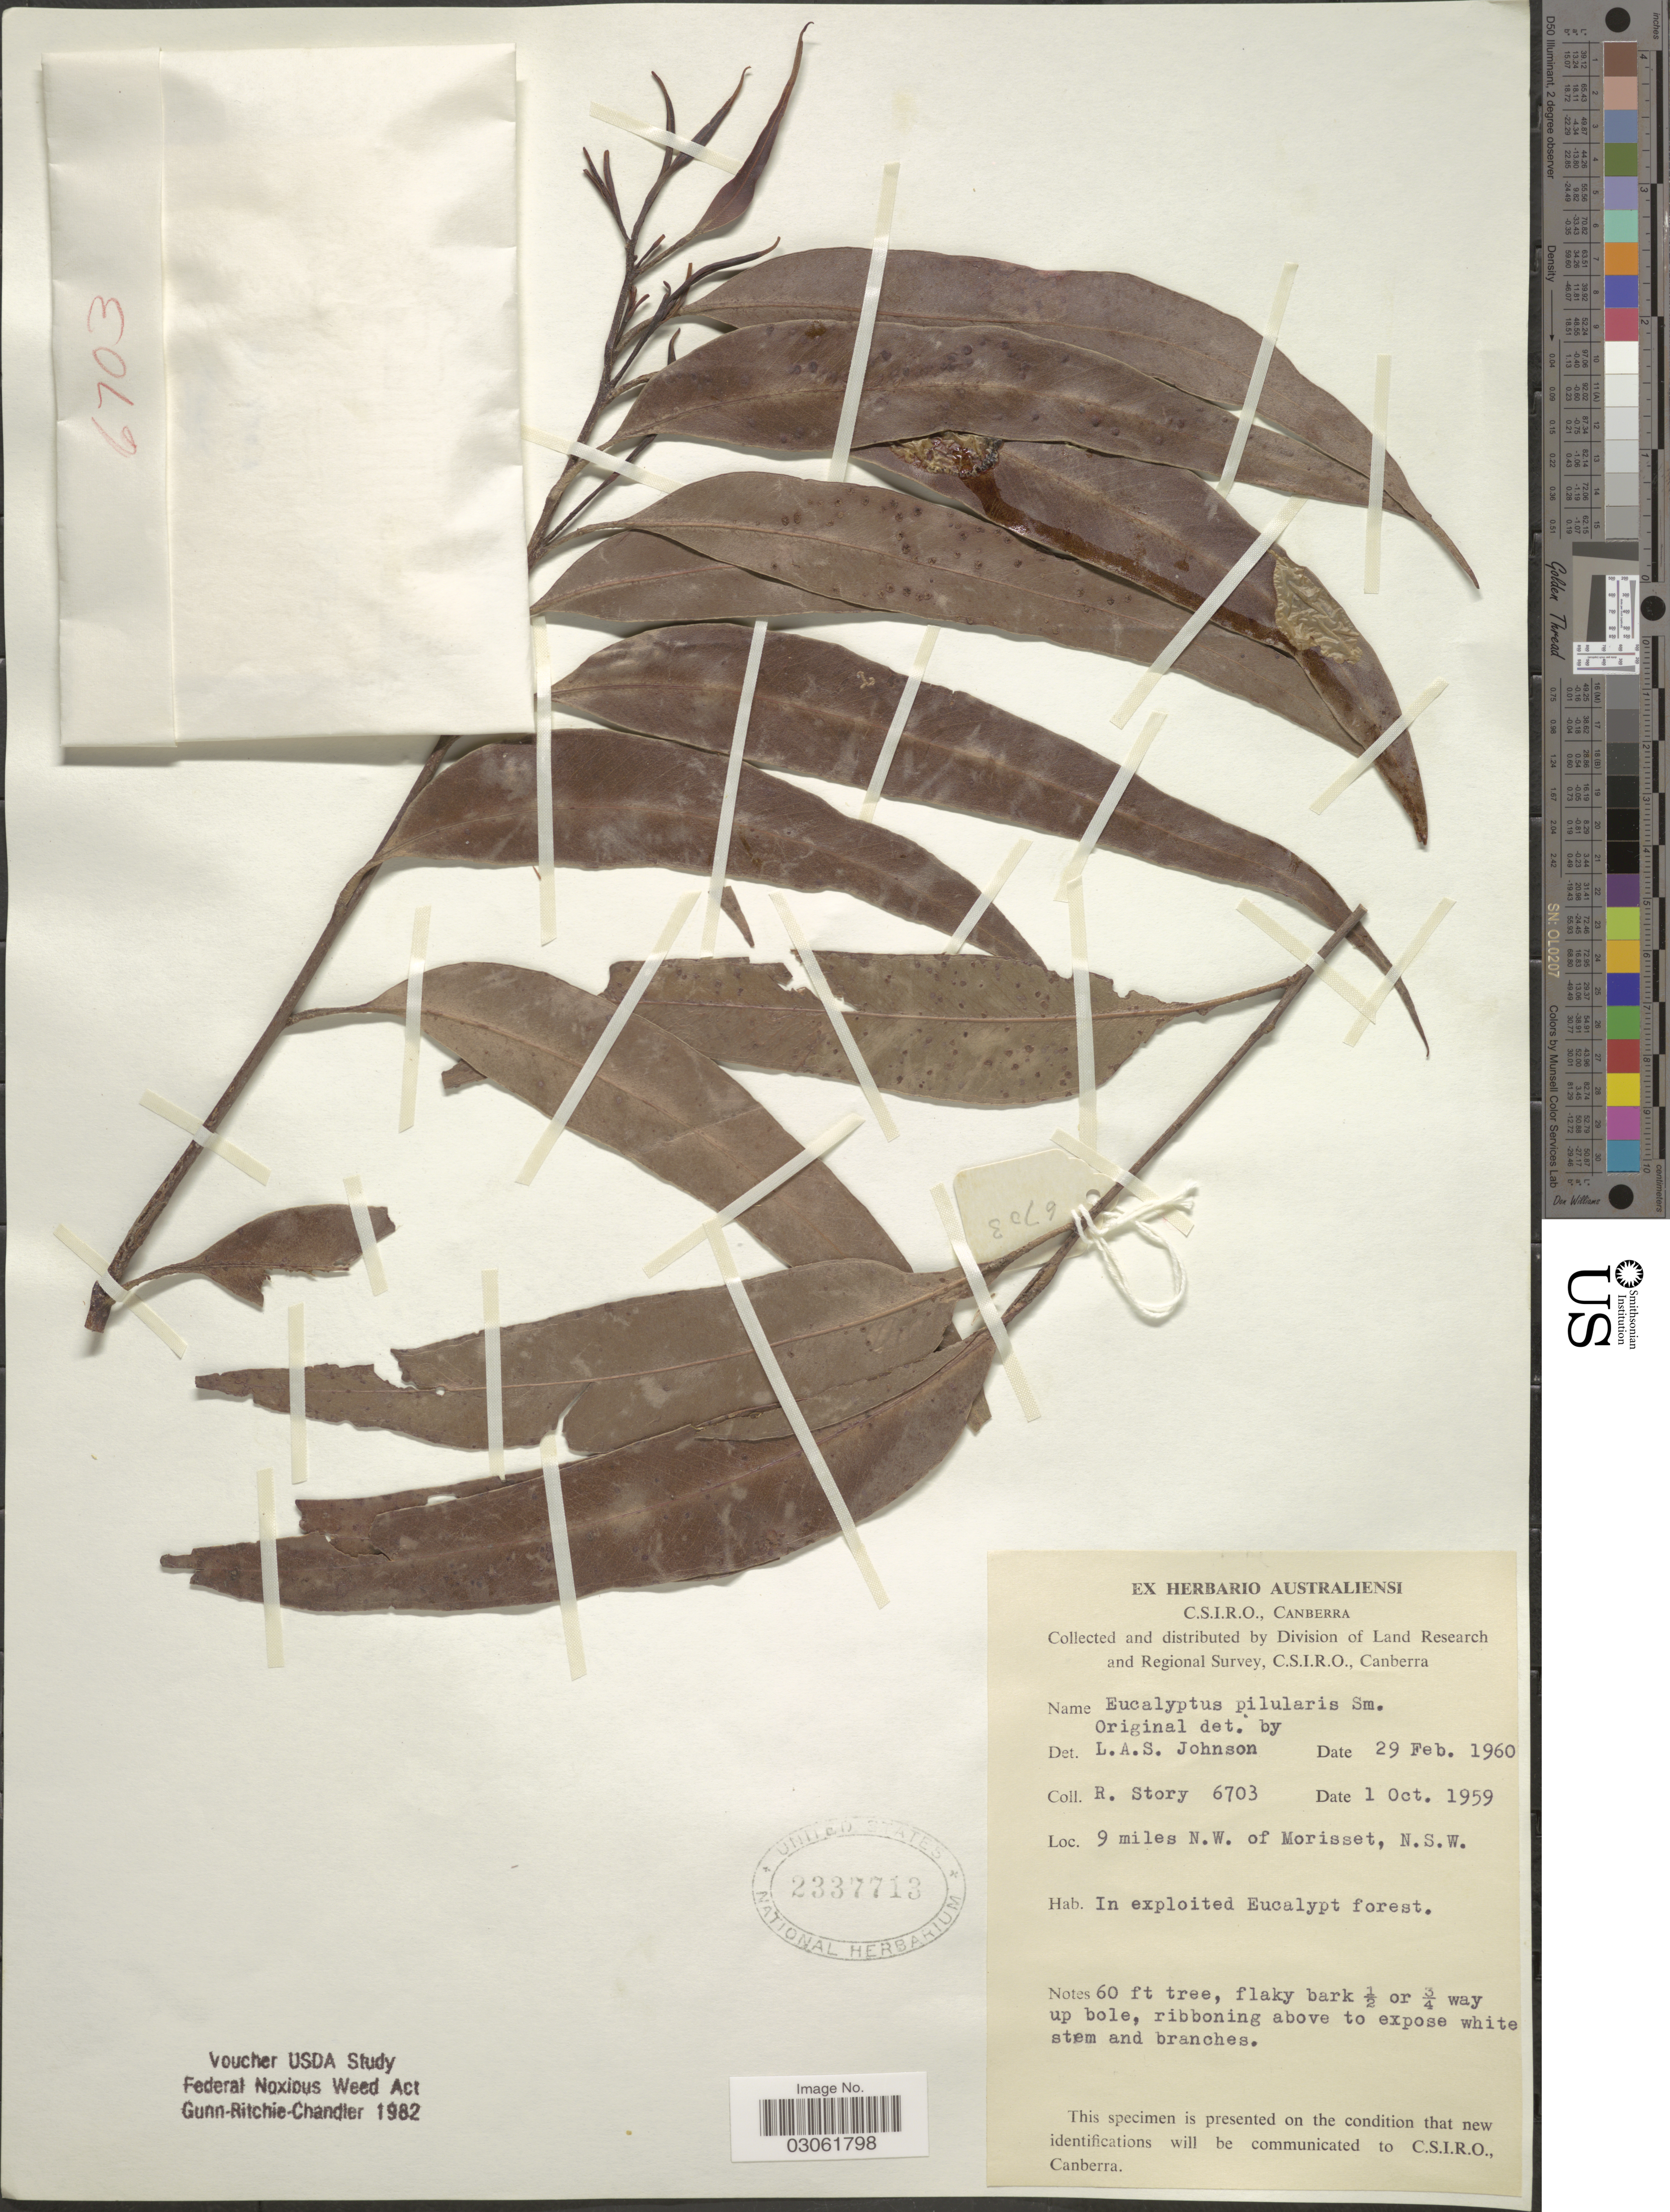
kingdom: Plantae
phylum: Tracheophyta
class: Magnoliopsida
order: Myrtales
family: Myrtaceae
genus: Eucalyptus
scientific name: Eucalyptus pilularis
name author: Sm.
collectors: R. Story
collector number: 6703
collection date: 1959-10-01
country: Australia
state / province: New South Wales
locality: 9 miles N.W. of Morisset.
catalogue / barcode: US 2337713